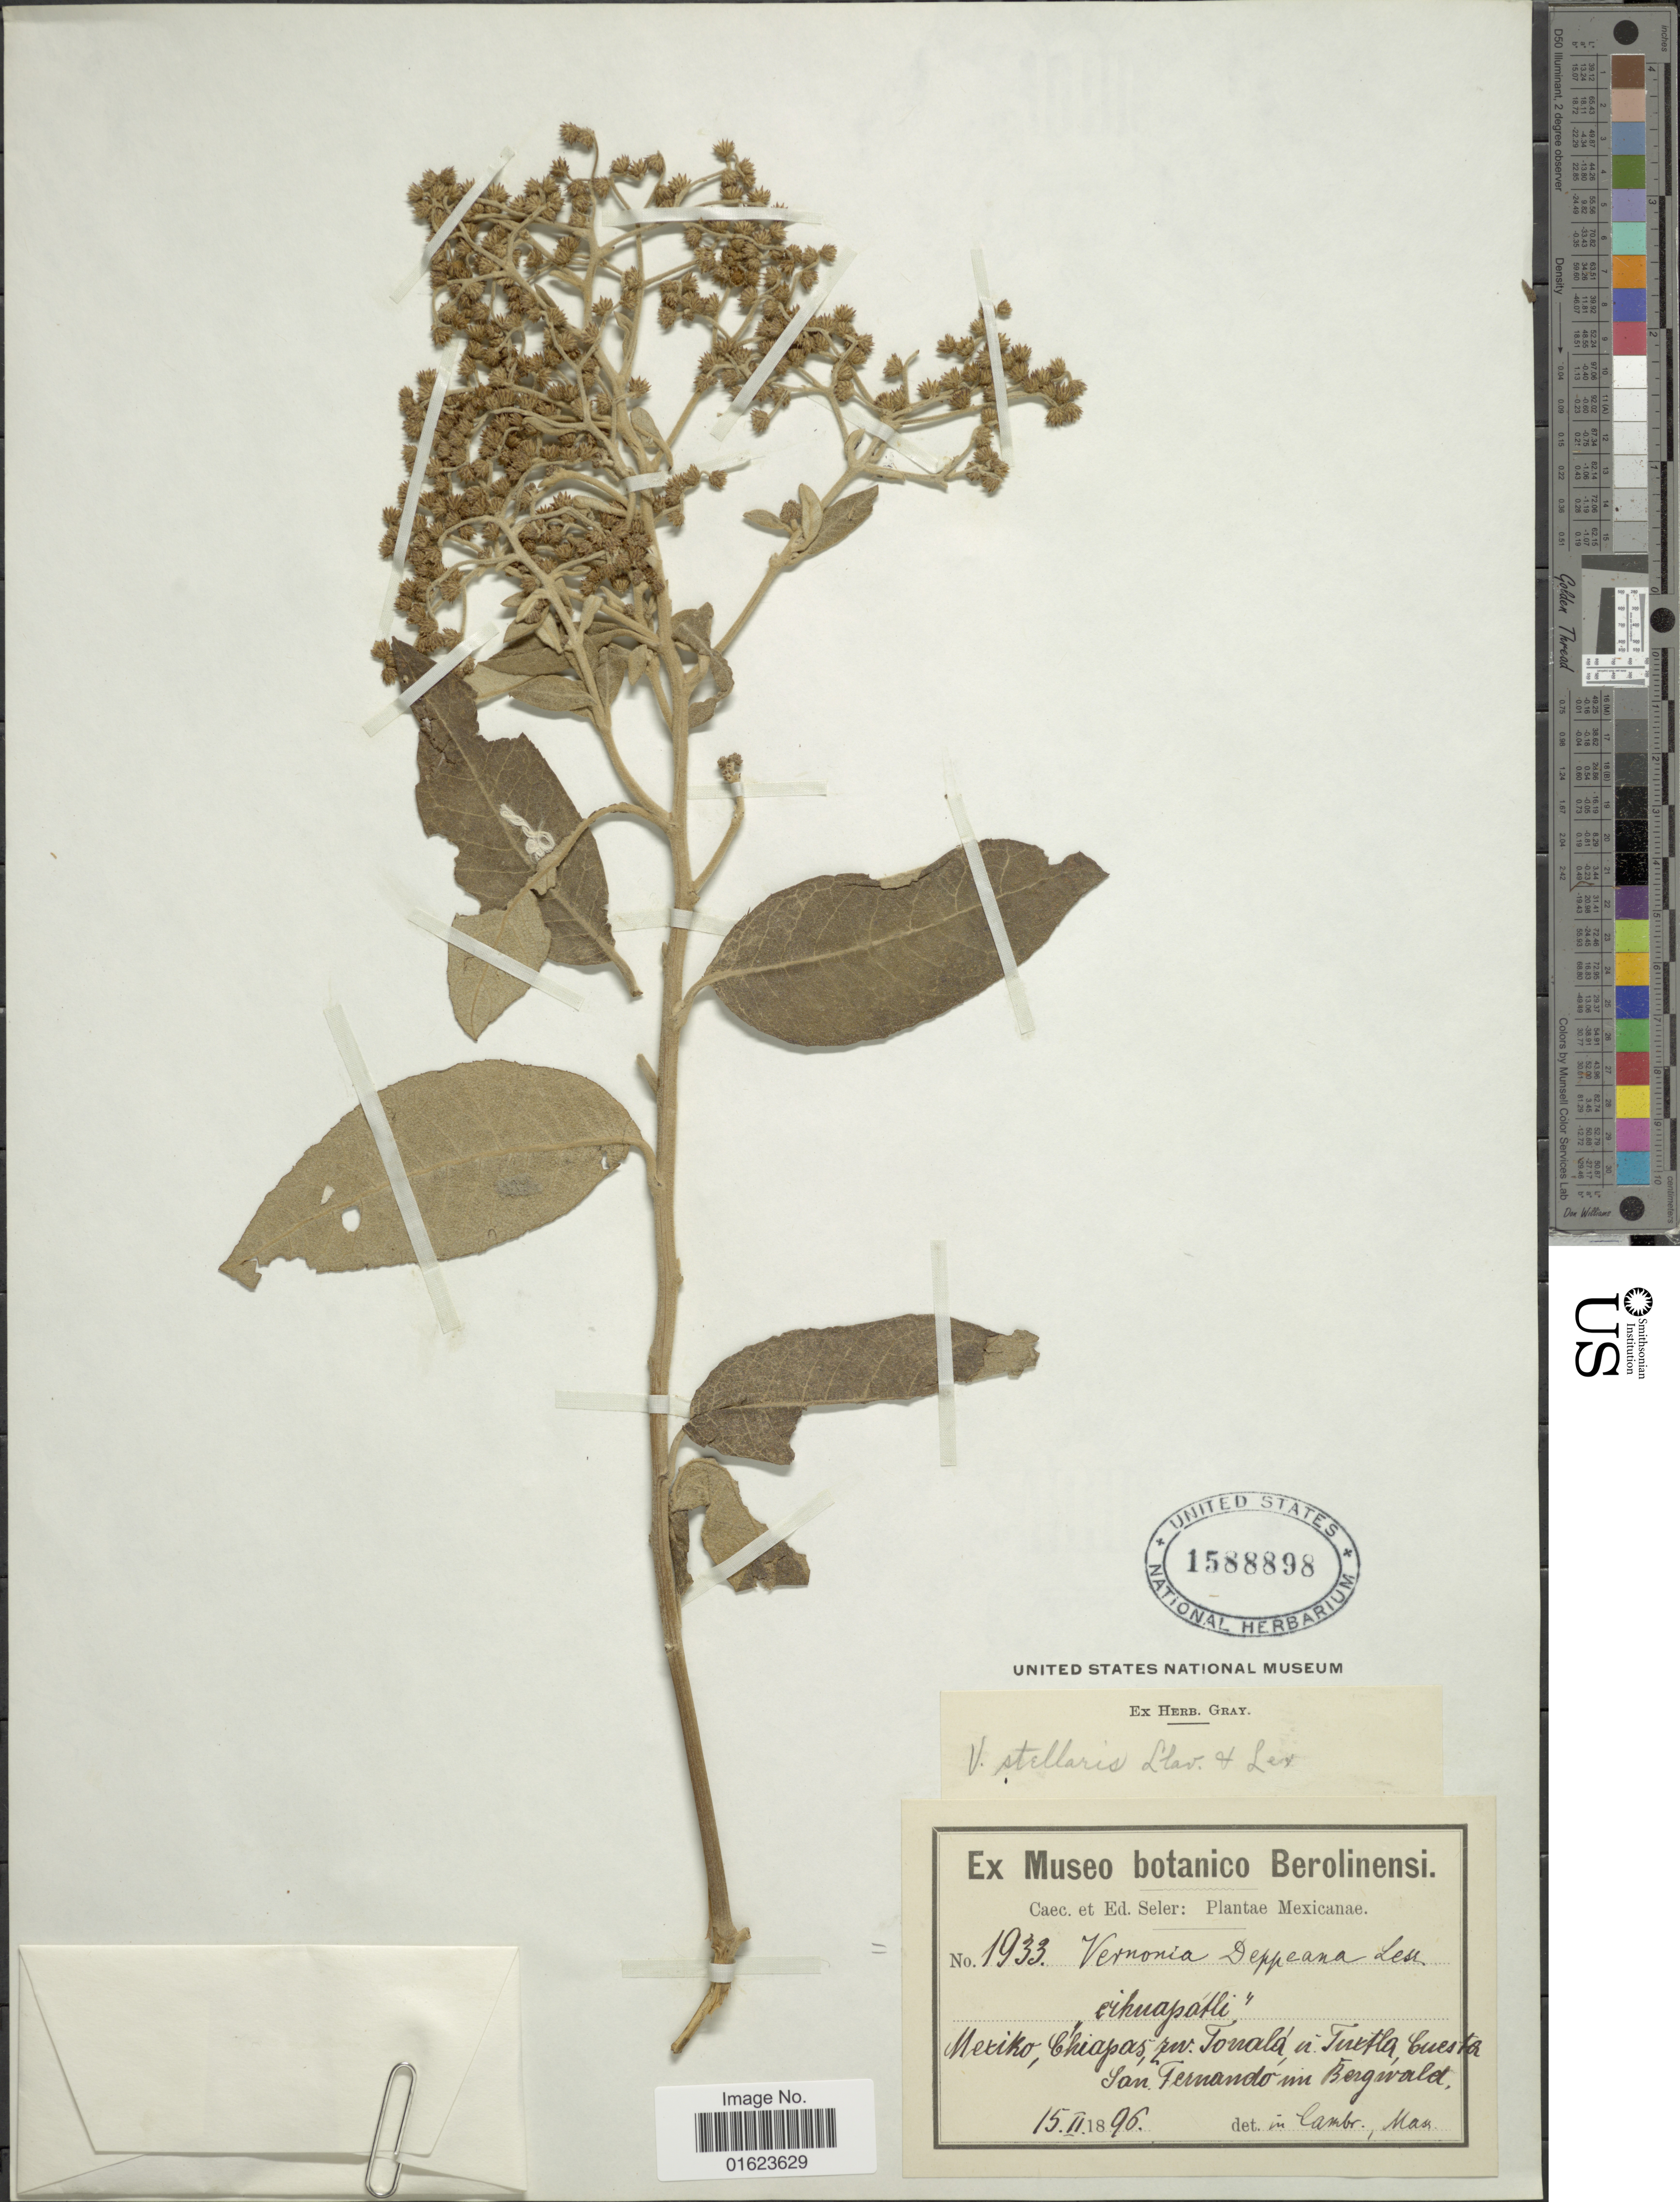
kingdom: Plantae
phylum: Tracheophyta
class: Magnoliopsida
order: Asterales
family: Asteraceae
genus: Vernonanthura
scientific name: Vernonanthura deppeana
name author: (Less.) H. Rob.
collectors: ex Caec. et Ed Seler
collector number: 1933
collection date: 1896-02-15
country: Mexico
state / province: Chiapas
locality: Mexiko, Chiapas zw.Tonala u. Tuxtla, Cuesta San Fernando im Bergwald.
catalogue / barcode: US 1588898